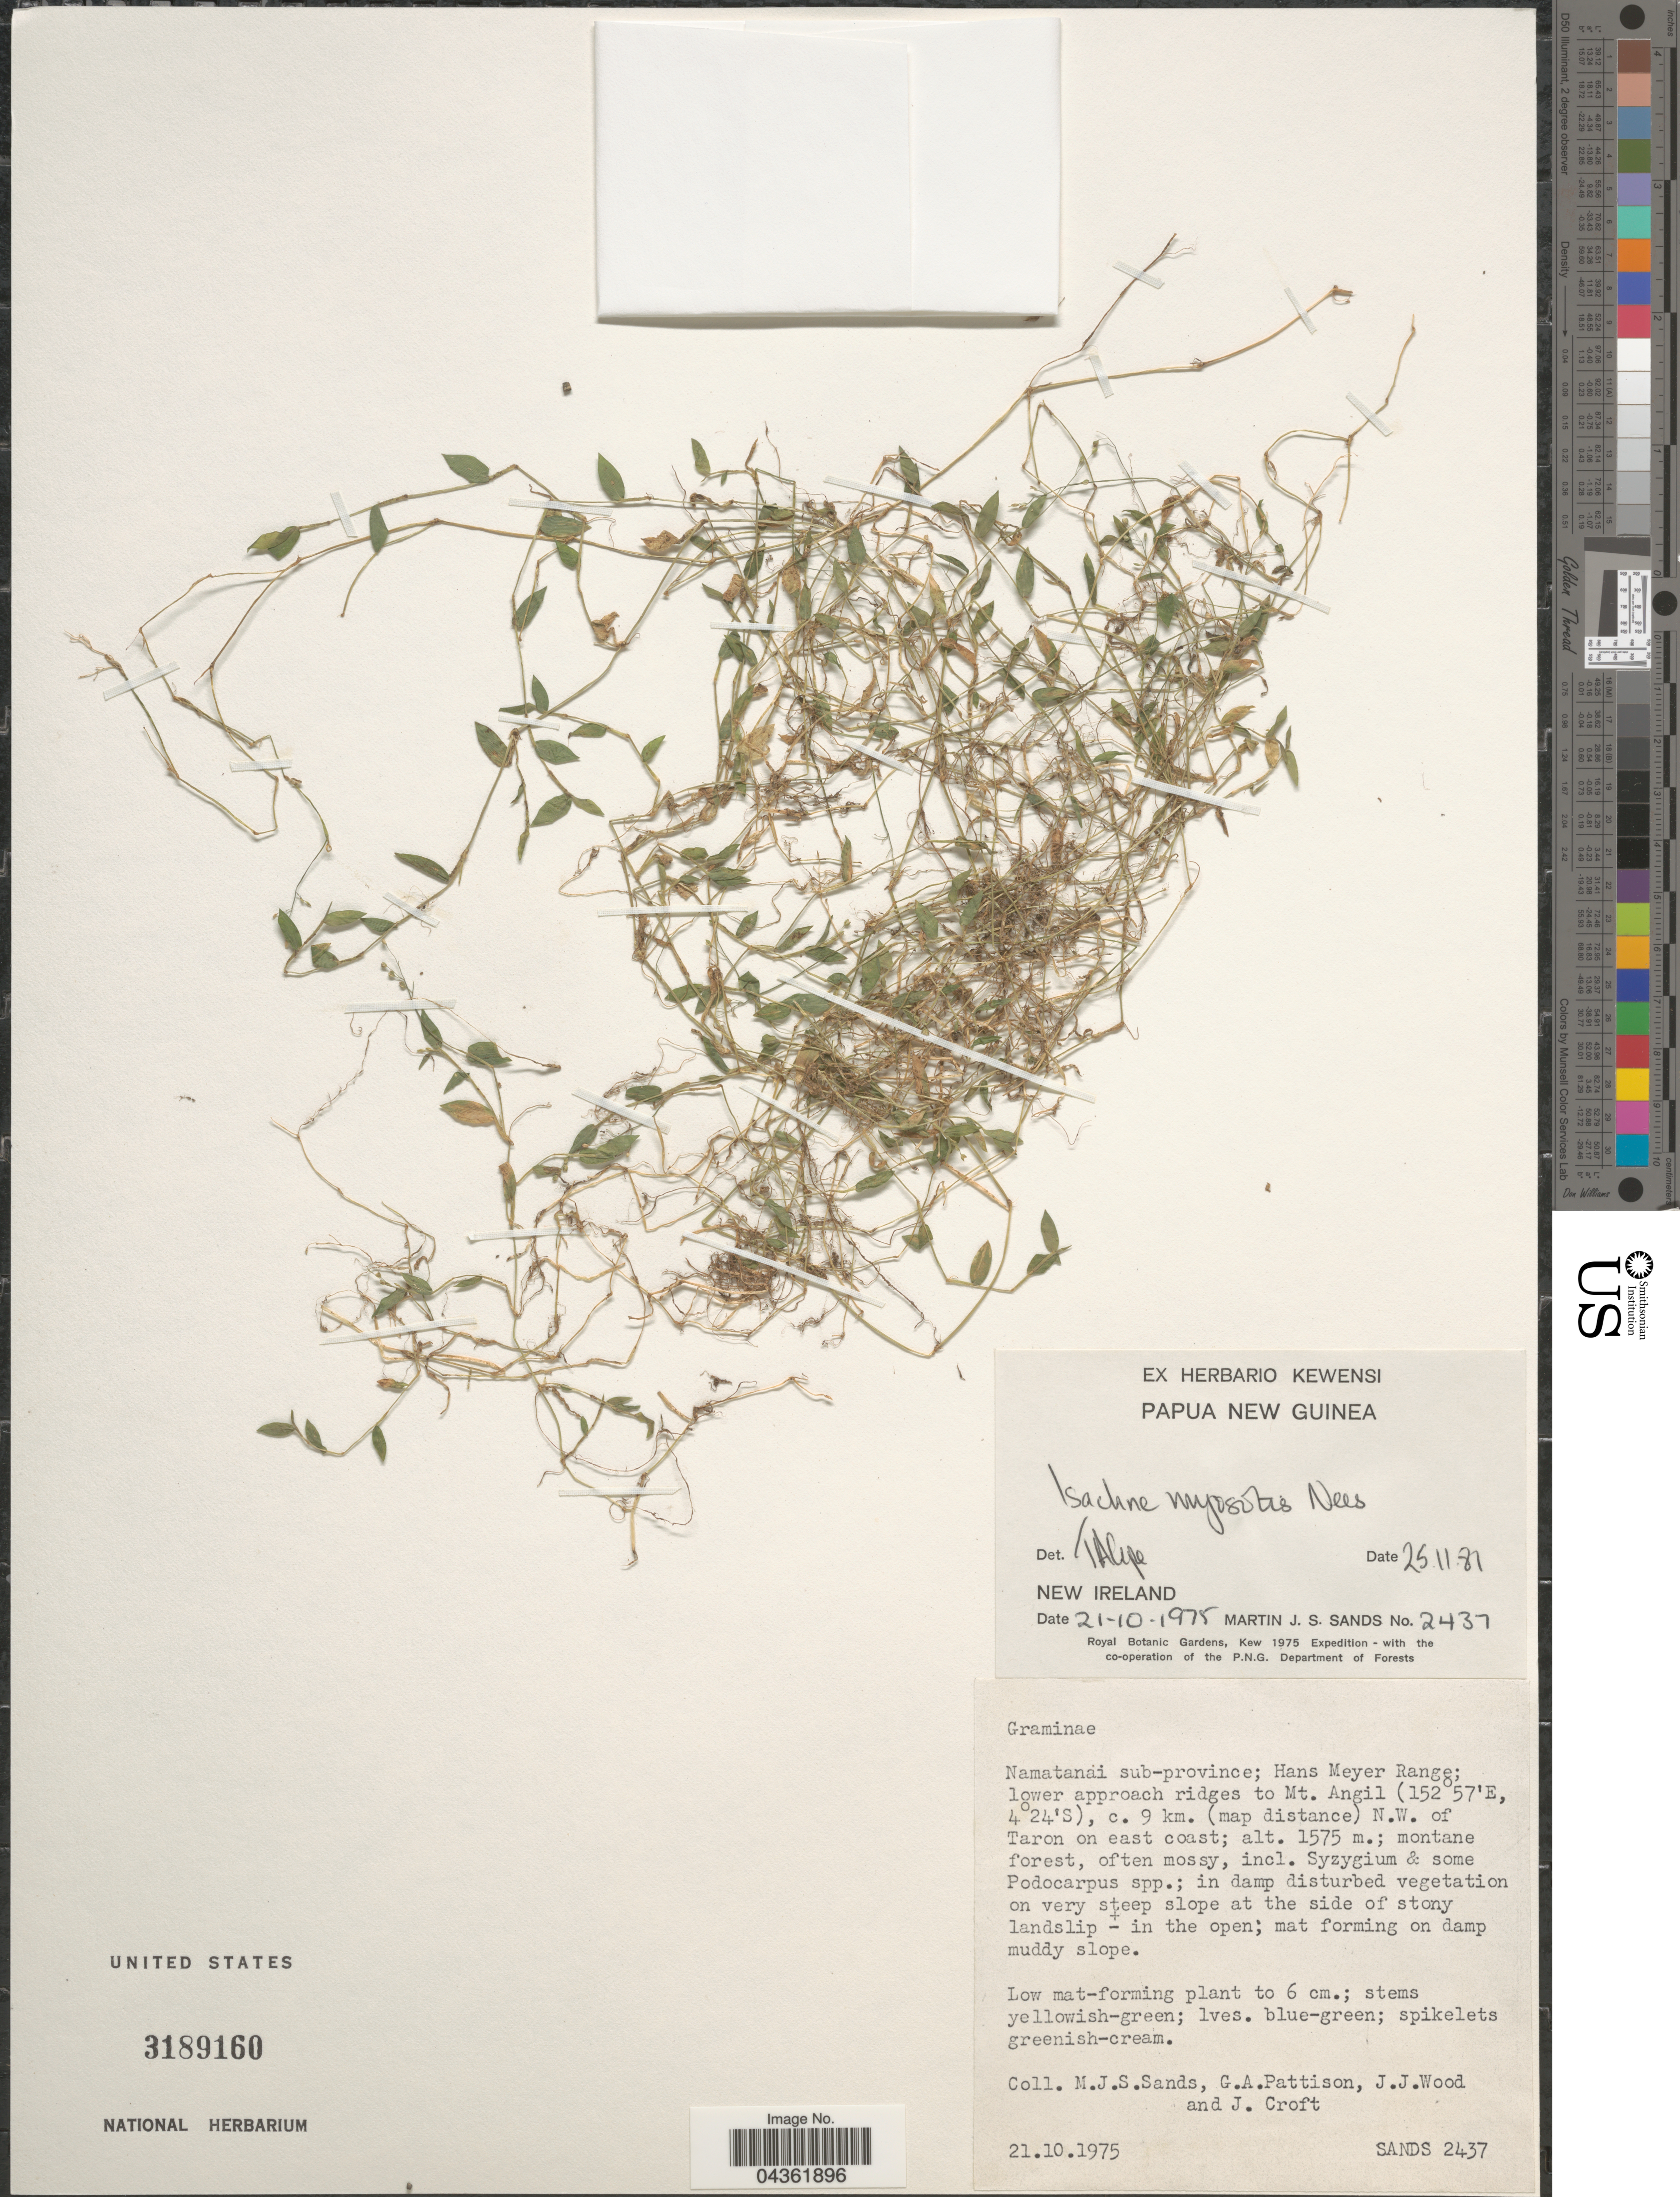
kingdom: Plantae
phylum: Tracheophyta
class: Liliopsida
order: Poales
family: Poaceae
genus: Isachne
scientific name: Isachne myosotis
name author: Nees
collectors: M. Sands, G. Pattison, J. Wood & J. Croft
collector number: SANDS2437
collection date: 1975-10-21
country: Papua New Guinea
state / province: New Ireland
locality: Royal Botanic Gardens, Kew 1975 Expedition. Namatani sub-province; Hans Meyer Range; lower approach ridges to Mt. Angil. C. 9 km. (map distance) N.W. of Taron on east coast.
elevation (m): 1575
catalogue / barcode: US 3189160